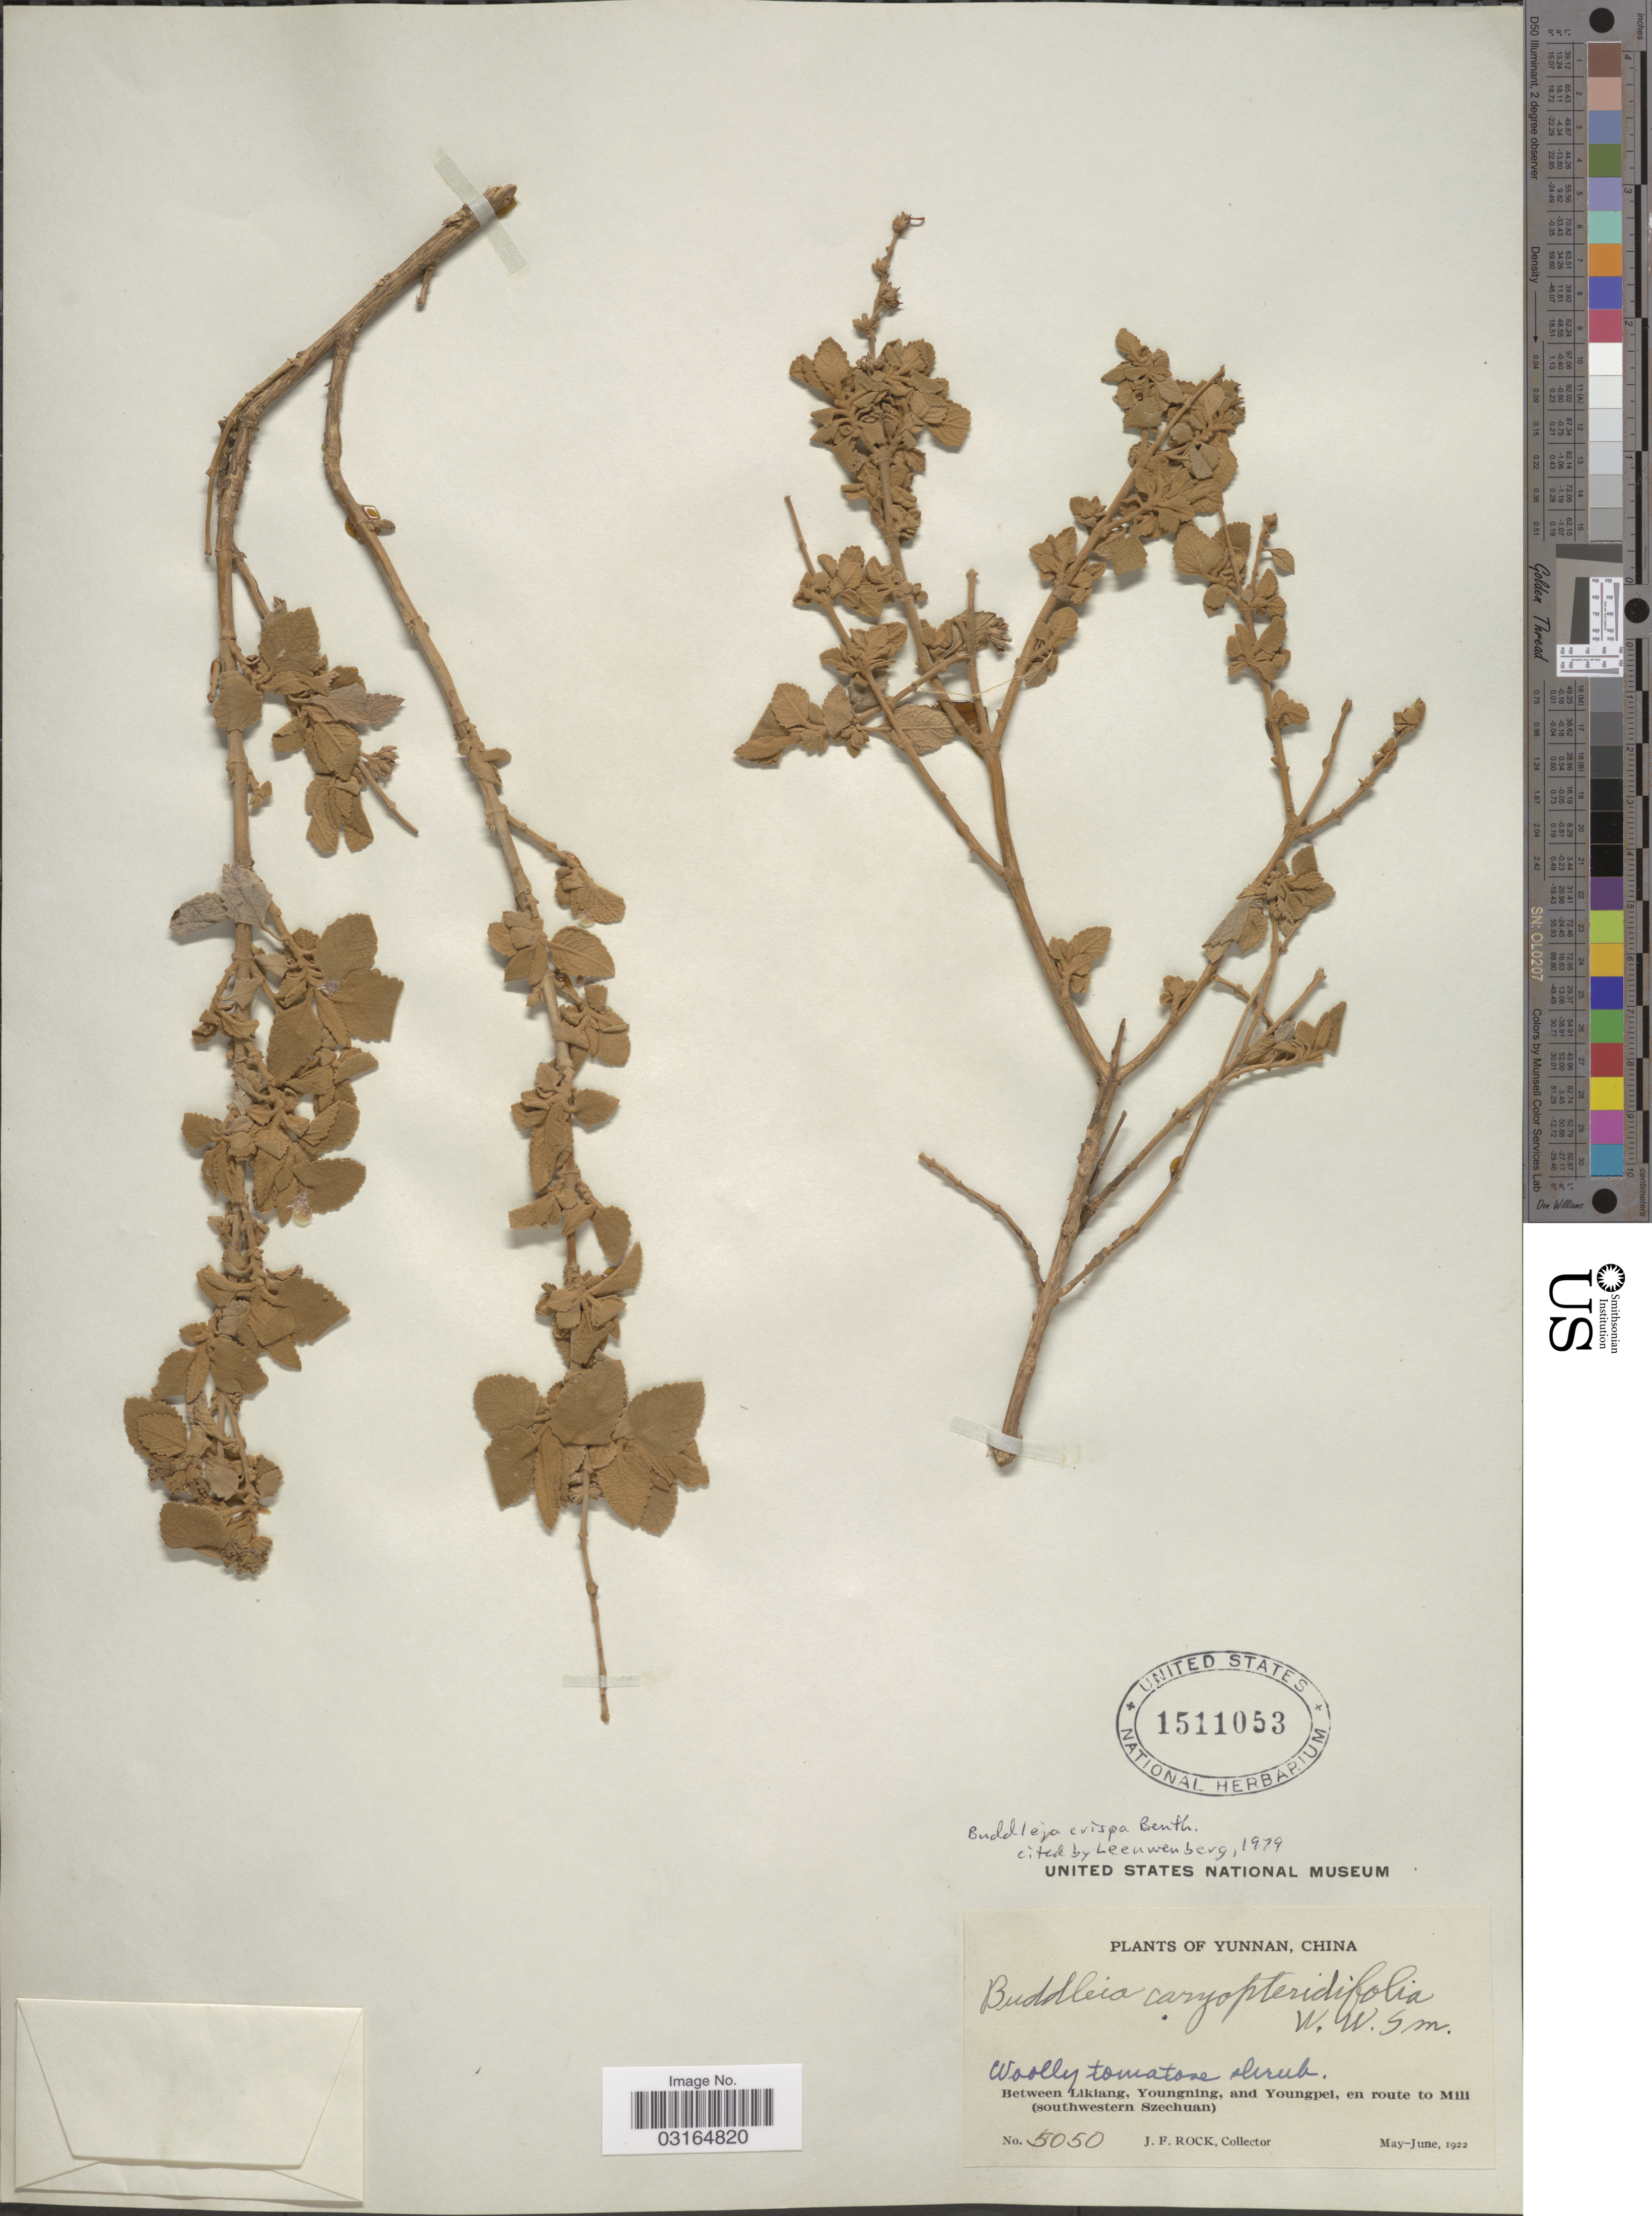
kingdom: Plantae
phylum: Tracheophyta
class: Magnoliopsida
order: Lamiales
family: Scrophulariaceae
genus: Buddleja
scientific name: Buddleja crispa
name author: Benth.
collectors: J. Rock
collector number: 5050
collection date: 1922-05/1922-06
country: China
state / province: Yunnan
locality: Between Likiang, Youngning, and Youngpei, en route to Mili (southwestern Szechuan).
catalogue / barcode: US 1511053